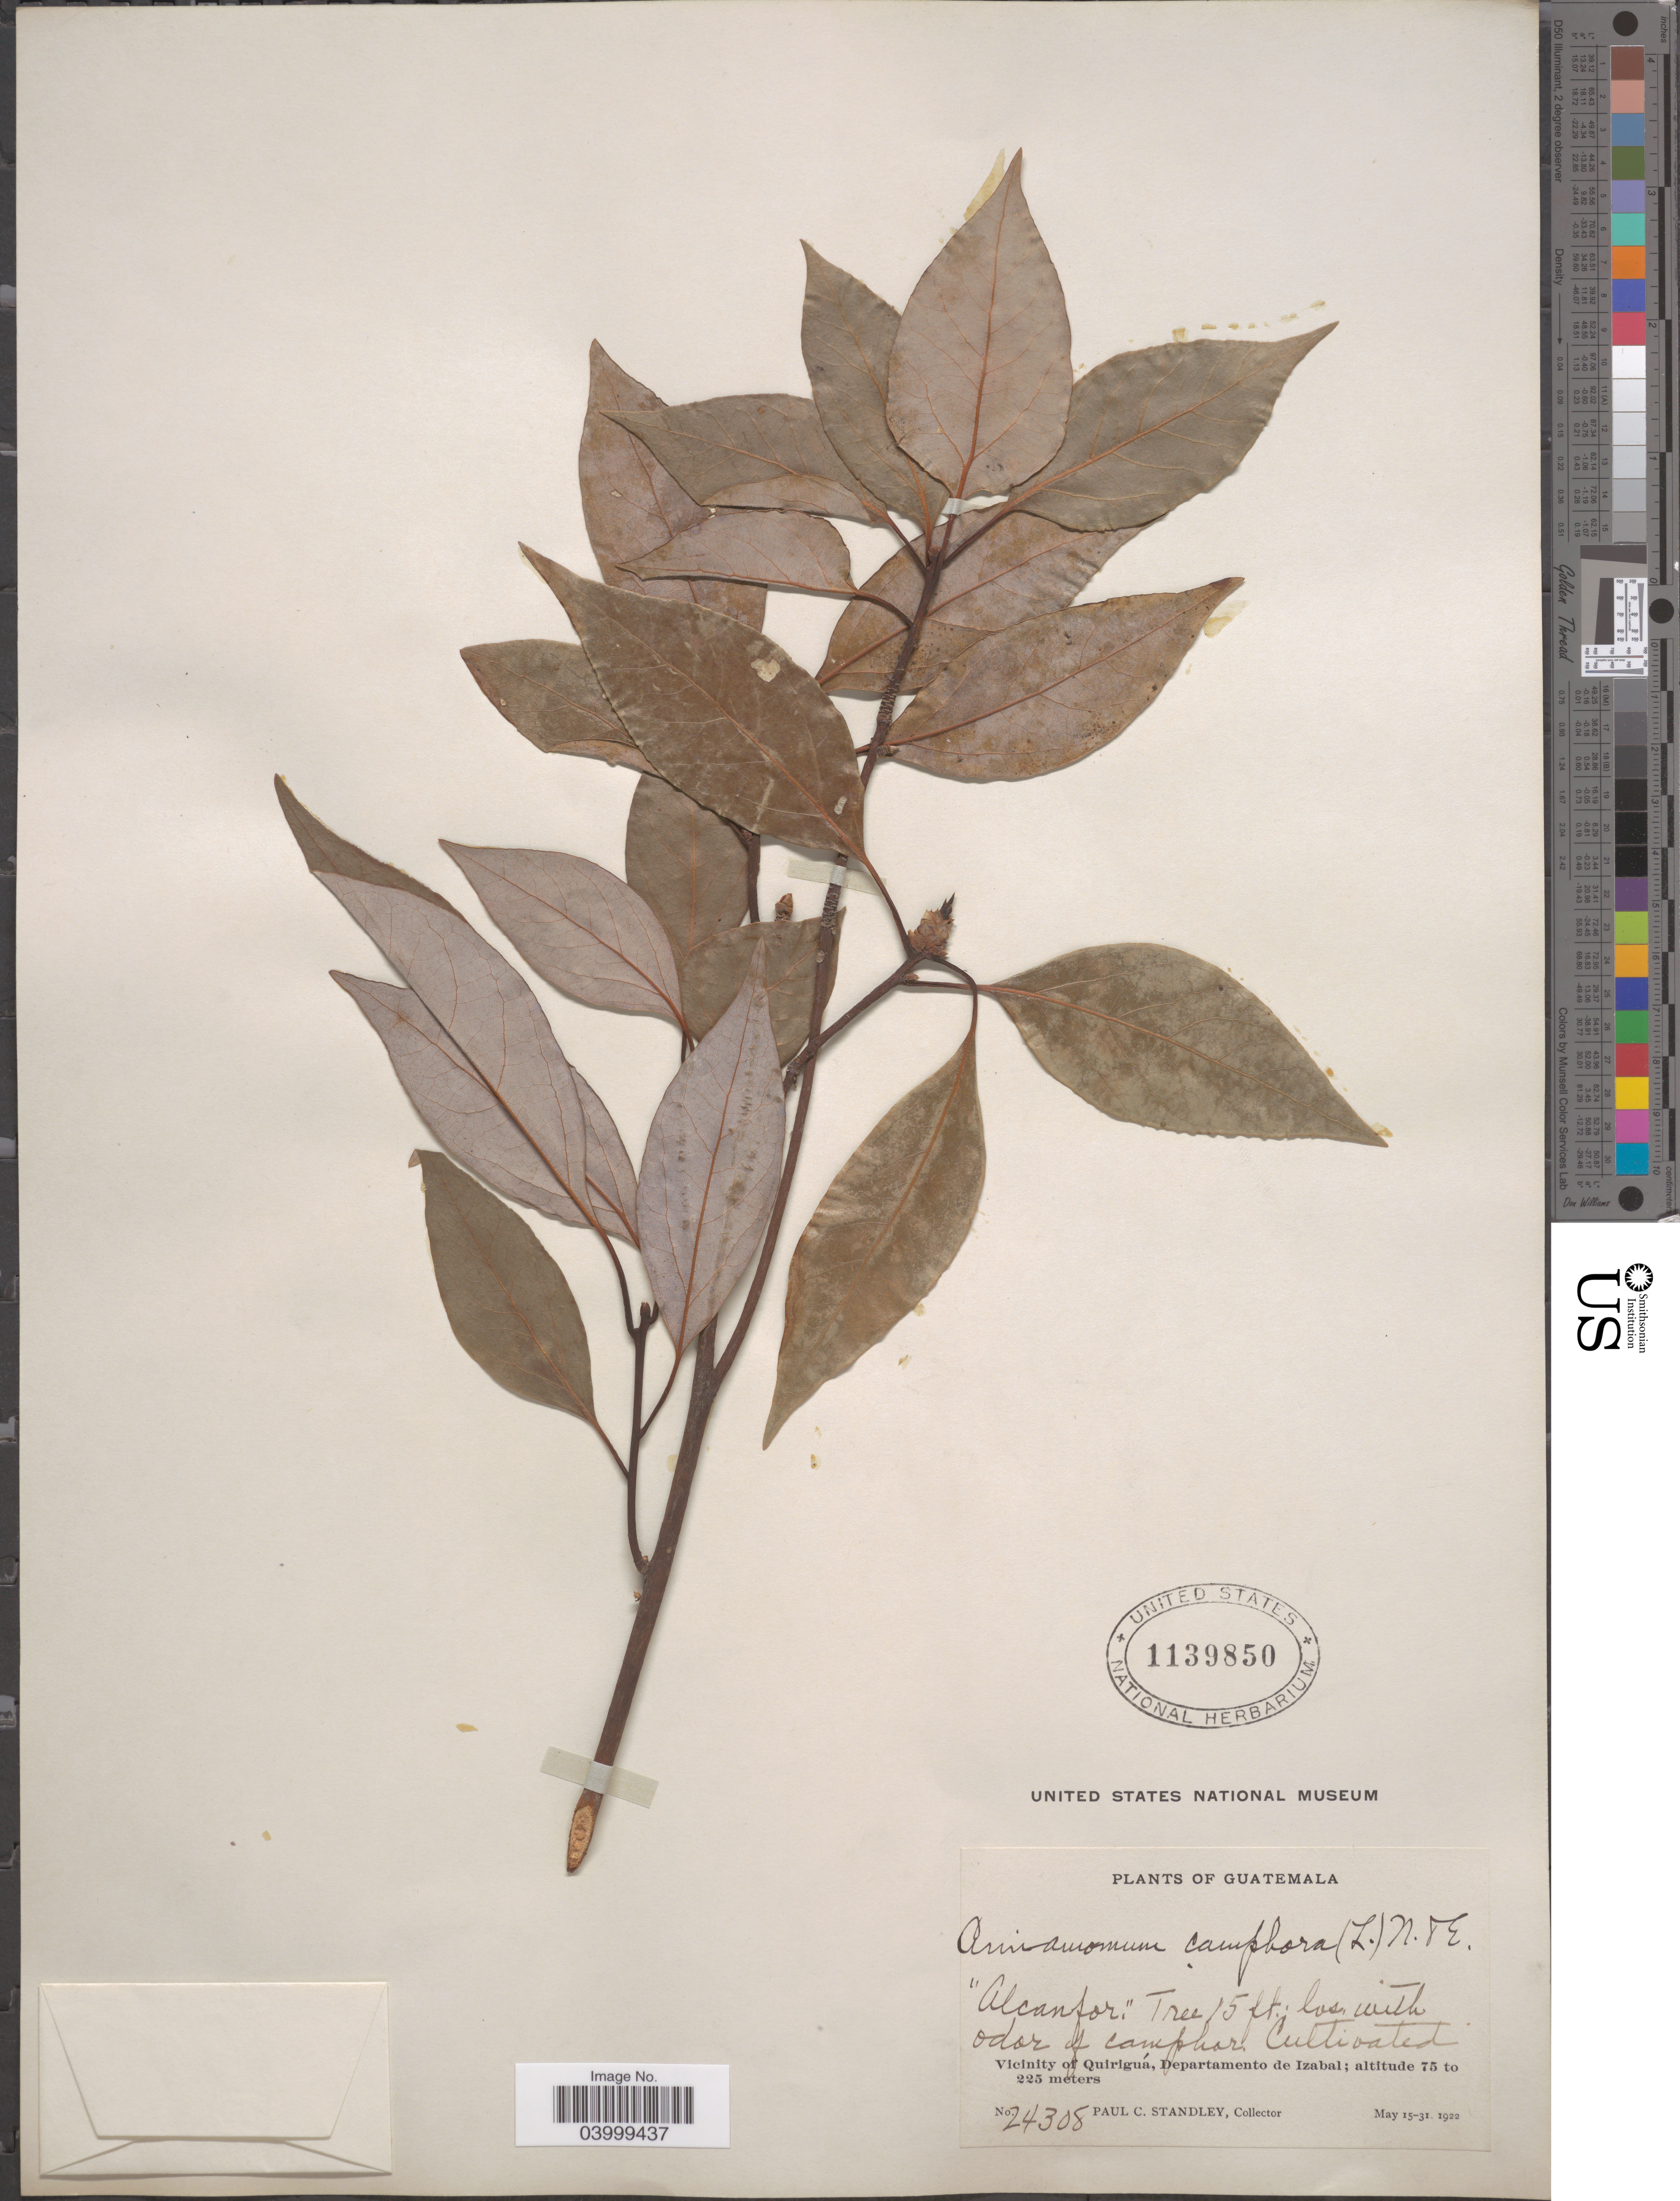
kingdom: Plantae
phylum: Tracheophyta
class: Magnoliopsida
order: Laurales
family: Lauraceae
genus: Cinnamomum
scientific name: Cinnamomum camphora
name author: (L.) J. Presl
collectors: P. C. Standley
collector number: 24308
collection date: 1922-05-15/1922-05-31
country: Guatemala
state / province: Izabal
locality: Vicinity of Quiriguá, Departamento de Izabal.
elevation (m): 75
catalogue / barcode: US 1139850